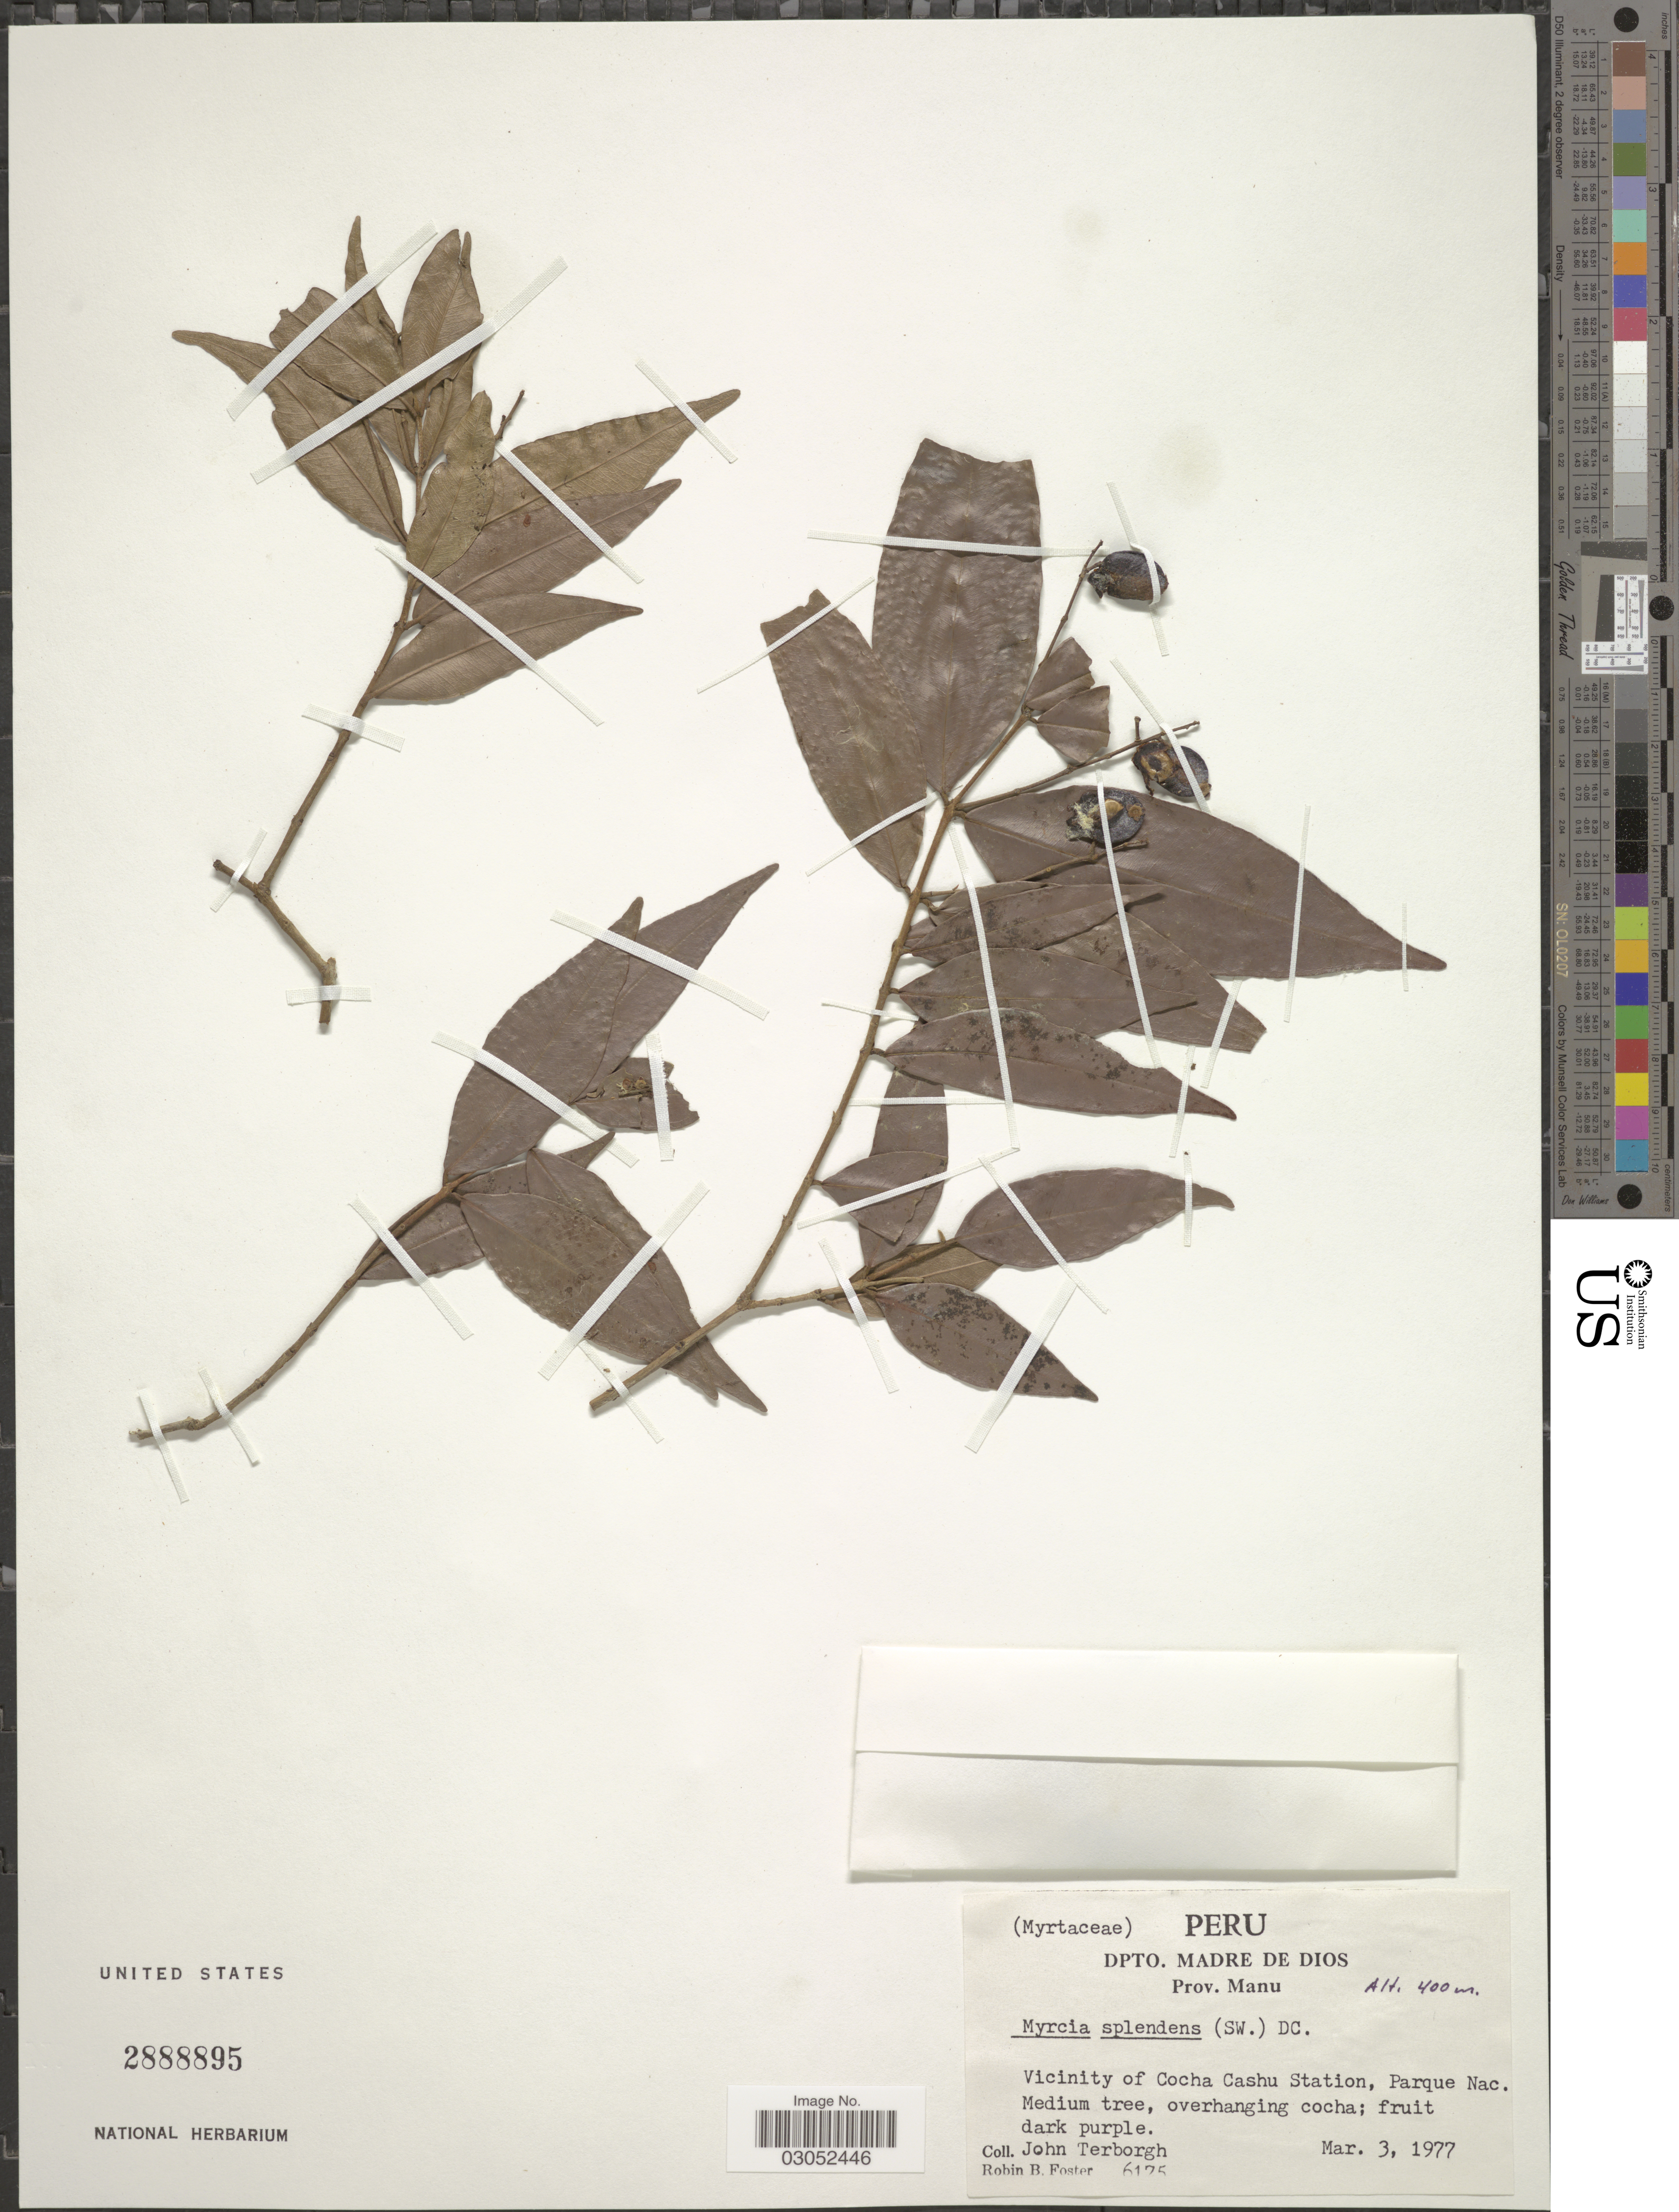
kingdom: Plantae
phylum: Tracheophyta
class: Magnoliopsida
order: Myrtales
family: Myrtaceae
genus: Myrcia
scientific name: Myrcia splendens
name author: (Sw.) DC.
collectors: J. Terborgh & R. B. Foster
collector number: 6175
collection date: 1977-03-03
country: Peru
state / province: Madre de Dios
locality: Dpto. Madre de Dios. Prov. Manu. Vicinity of Cocha Cashu Station, Parque Nac.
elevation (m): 400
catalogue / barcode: US 2888895